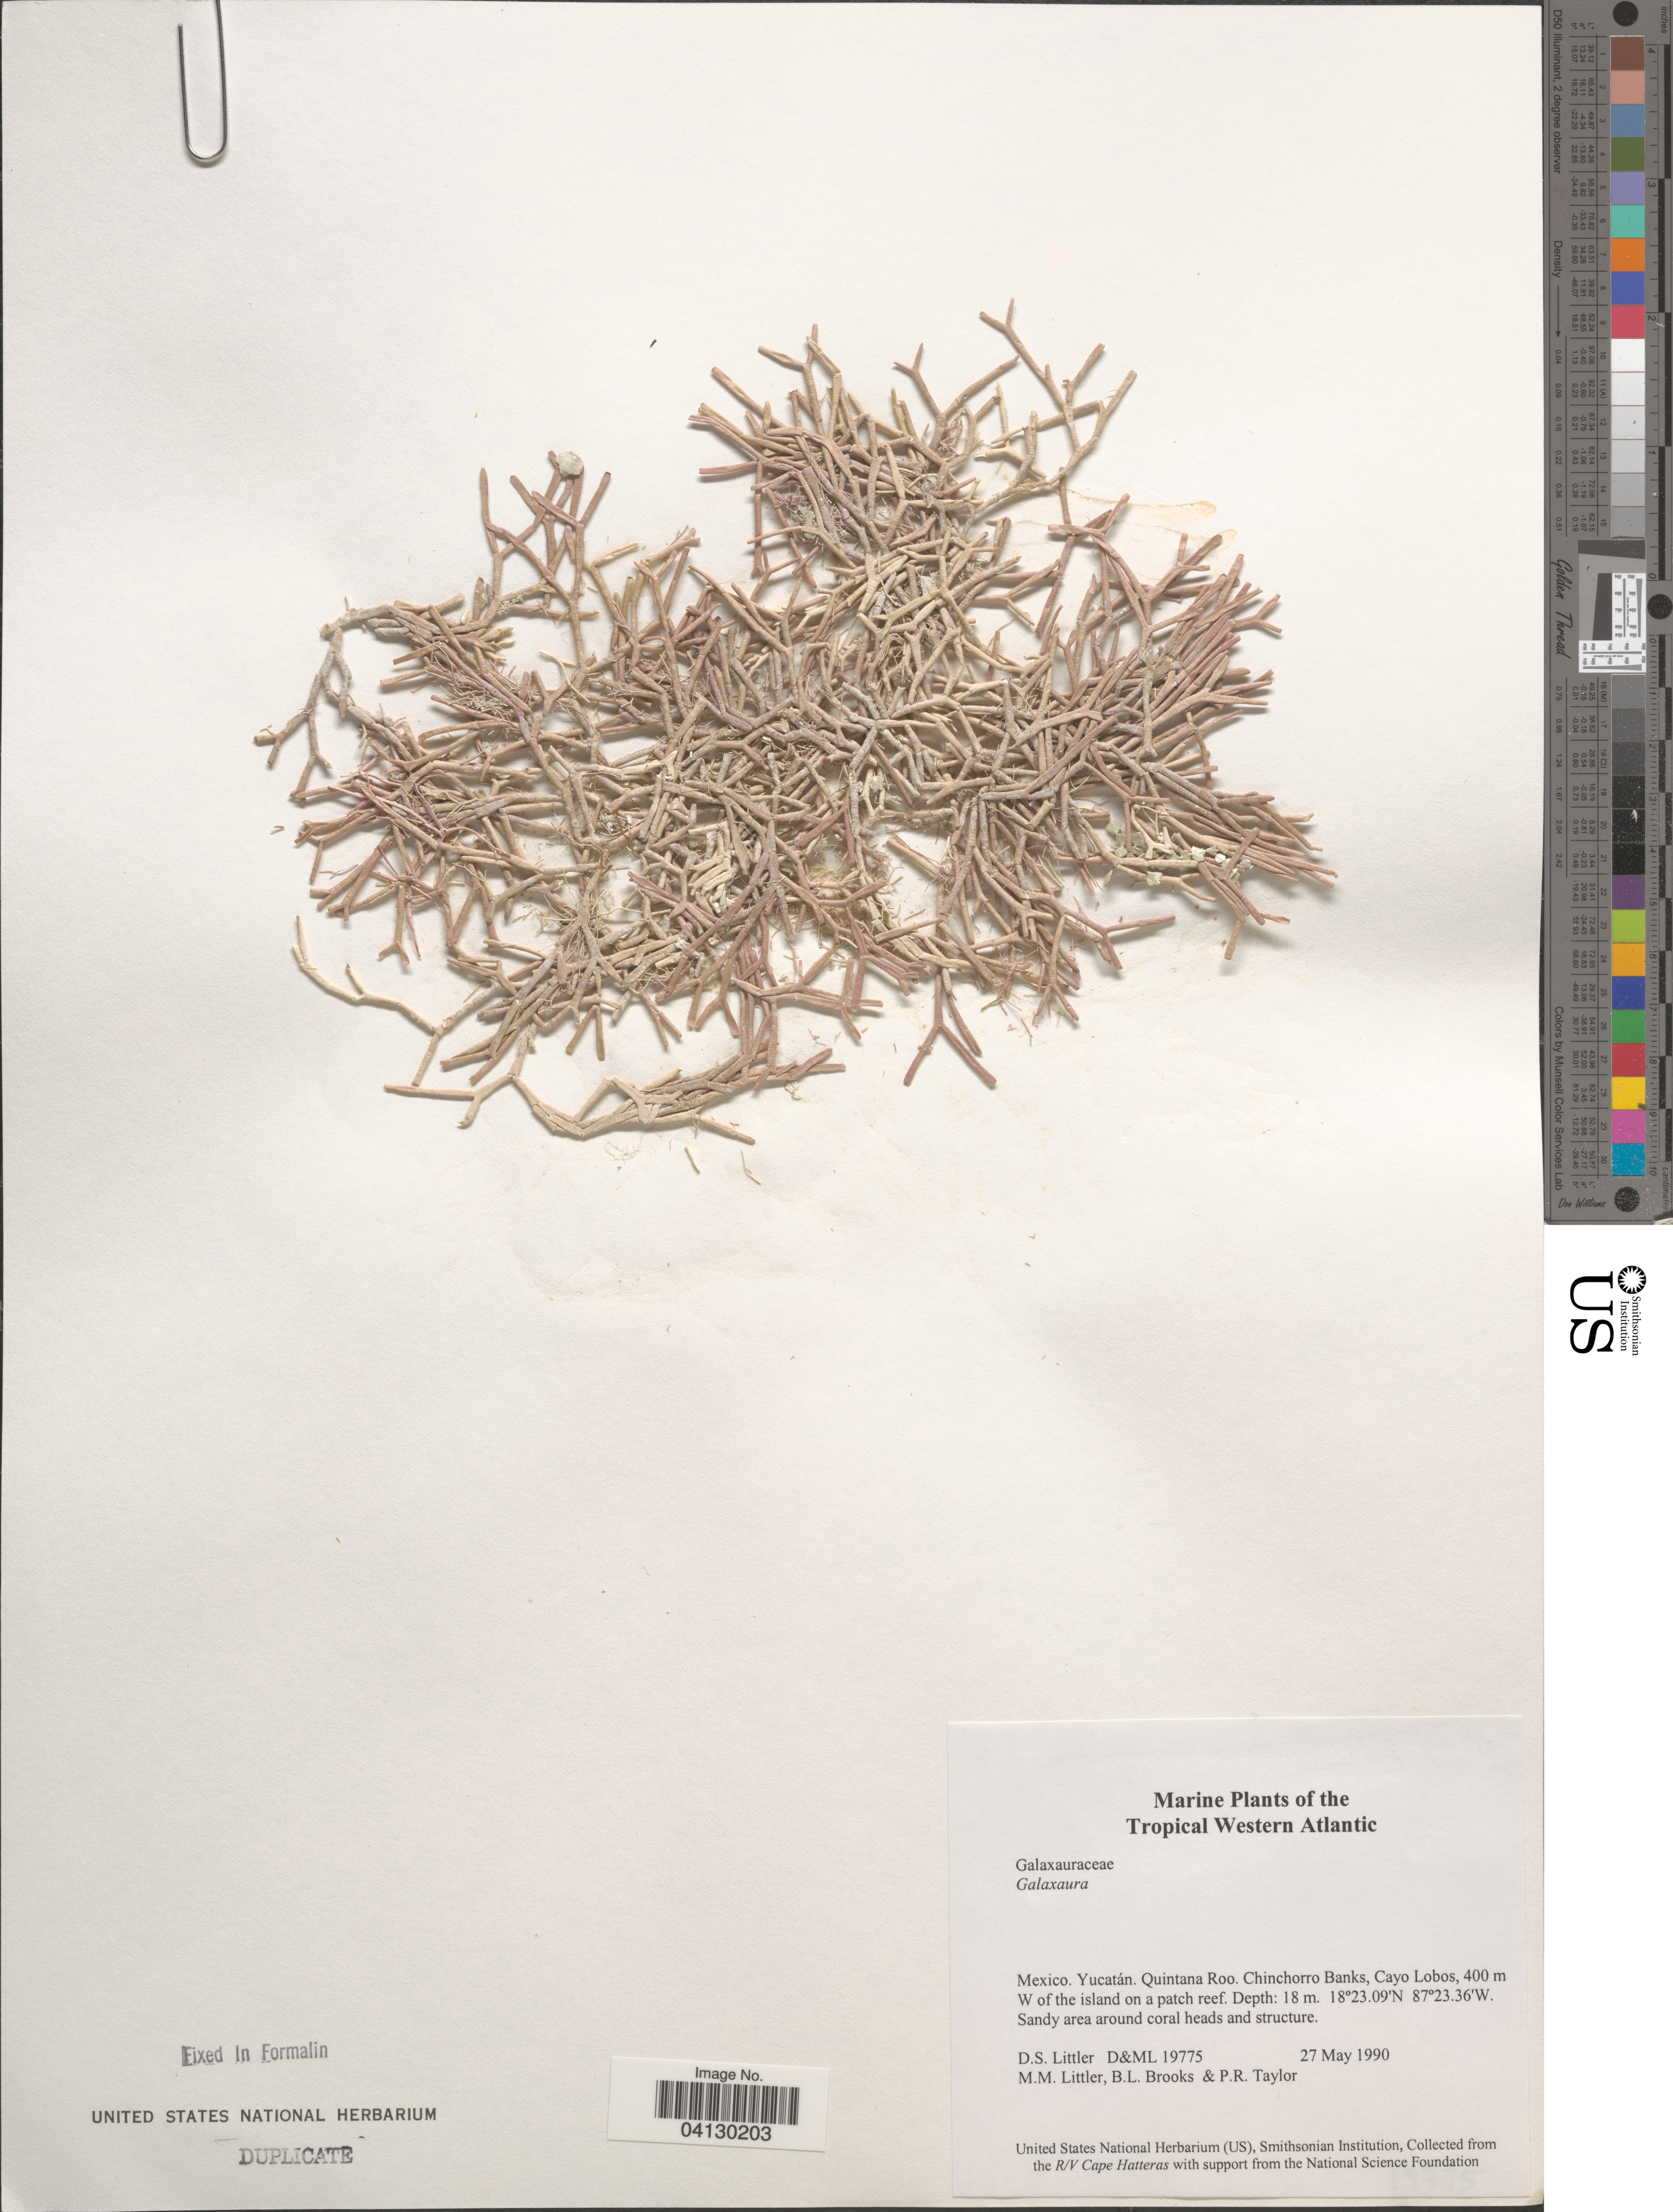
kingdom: Plantae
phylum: Rhodophyta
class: Florideophyceae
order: Nemaliales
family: Galaxauraceae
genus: Galaxaura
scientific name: Galaxaura sp.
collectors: D. S. Littler, B. Brooks & P. R. Taylor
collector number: D&ML19775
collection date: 1990-05-27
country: Mexico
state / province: Yucatán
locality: Tropical Western Atlantic. Quintana Roo. Chinchorro Banks, Cayo Lobos, 400 m W of the island on a patch reef.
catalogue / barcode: US 328584